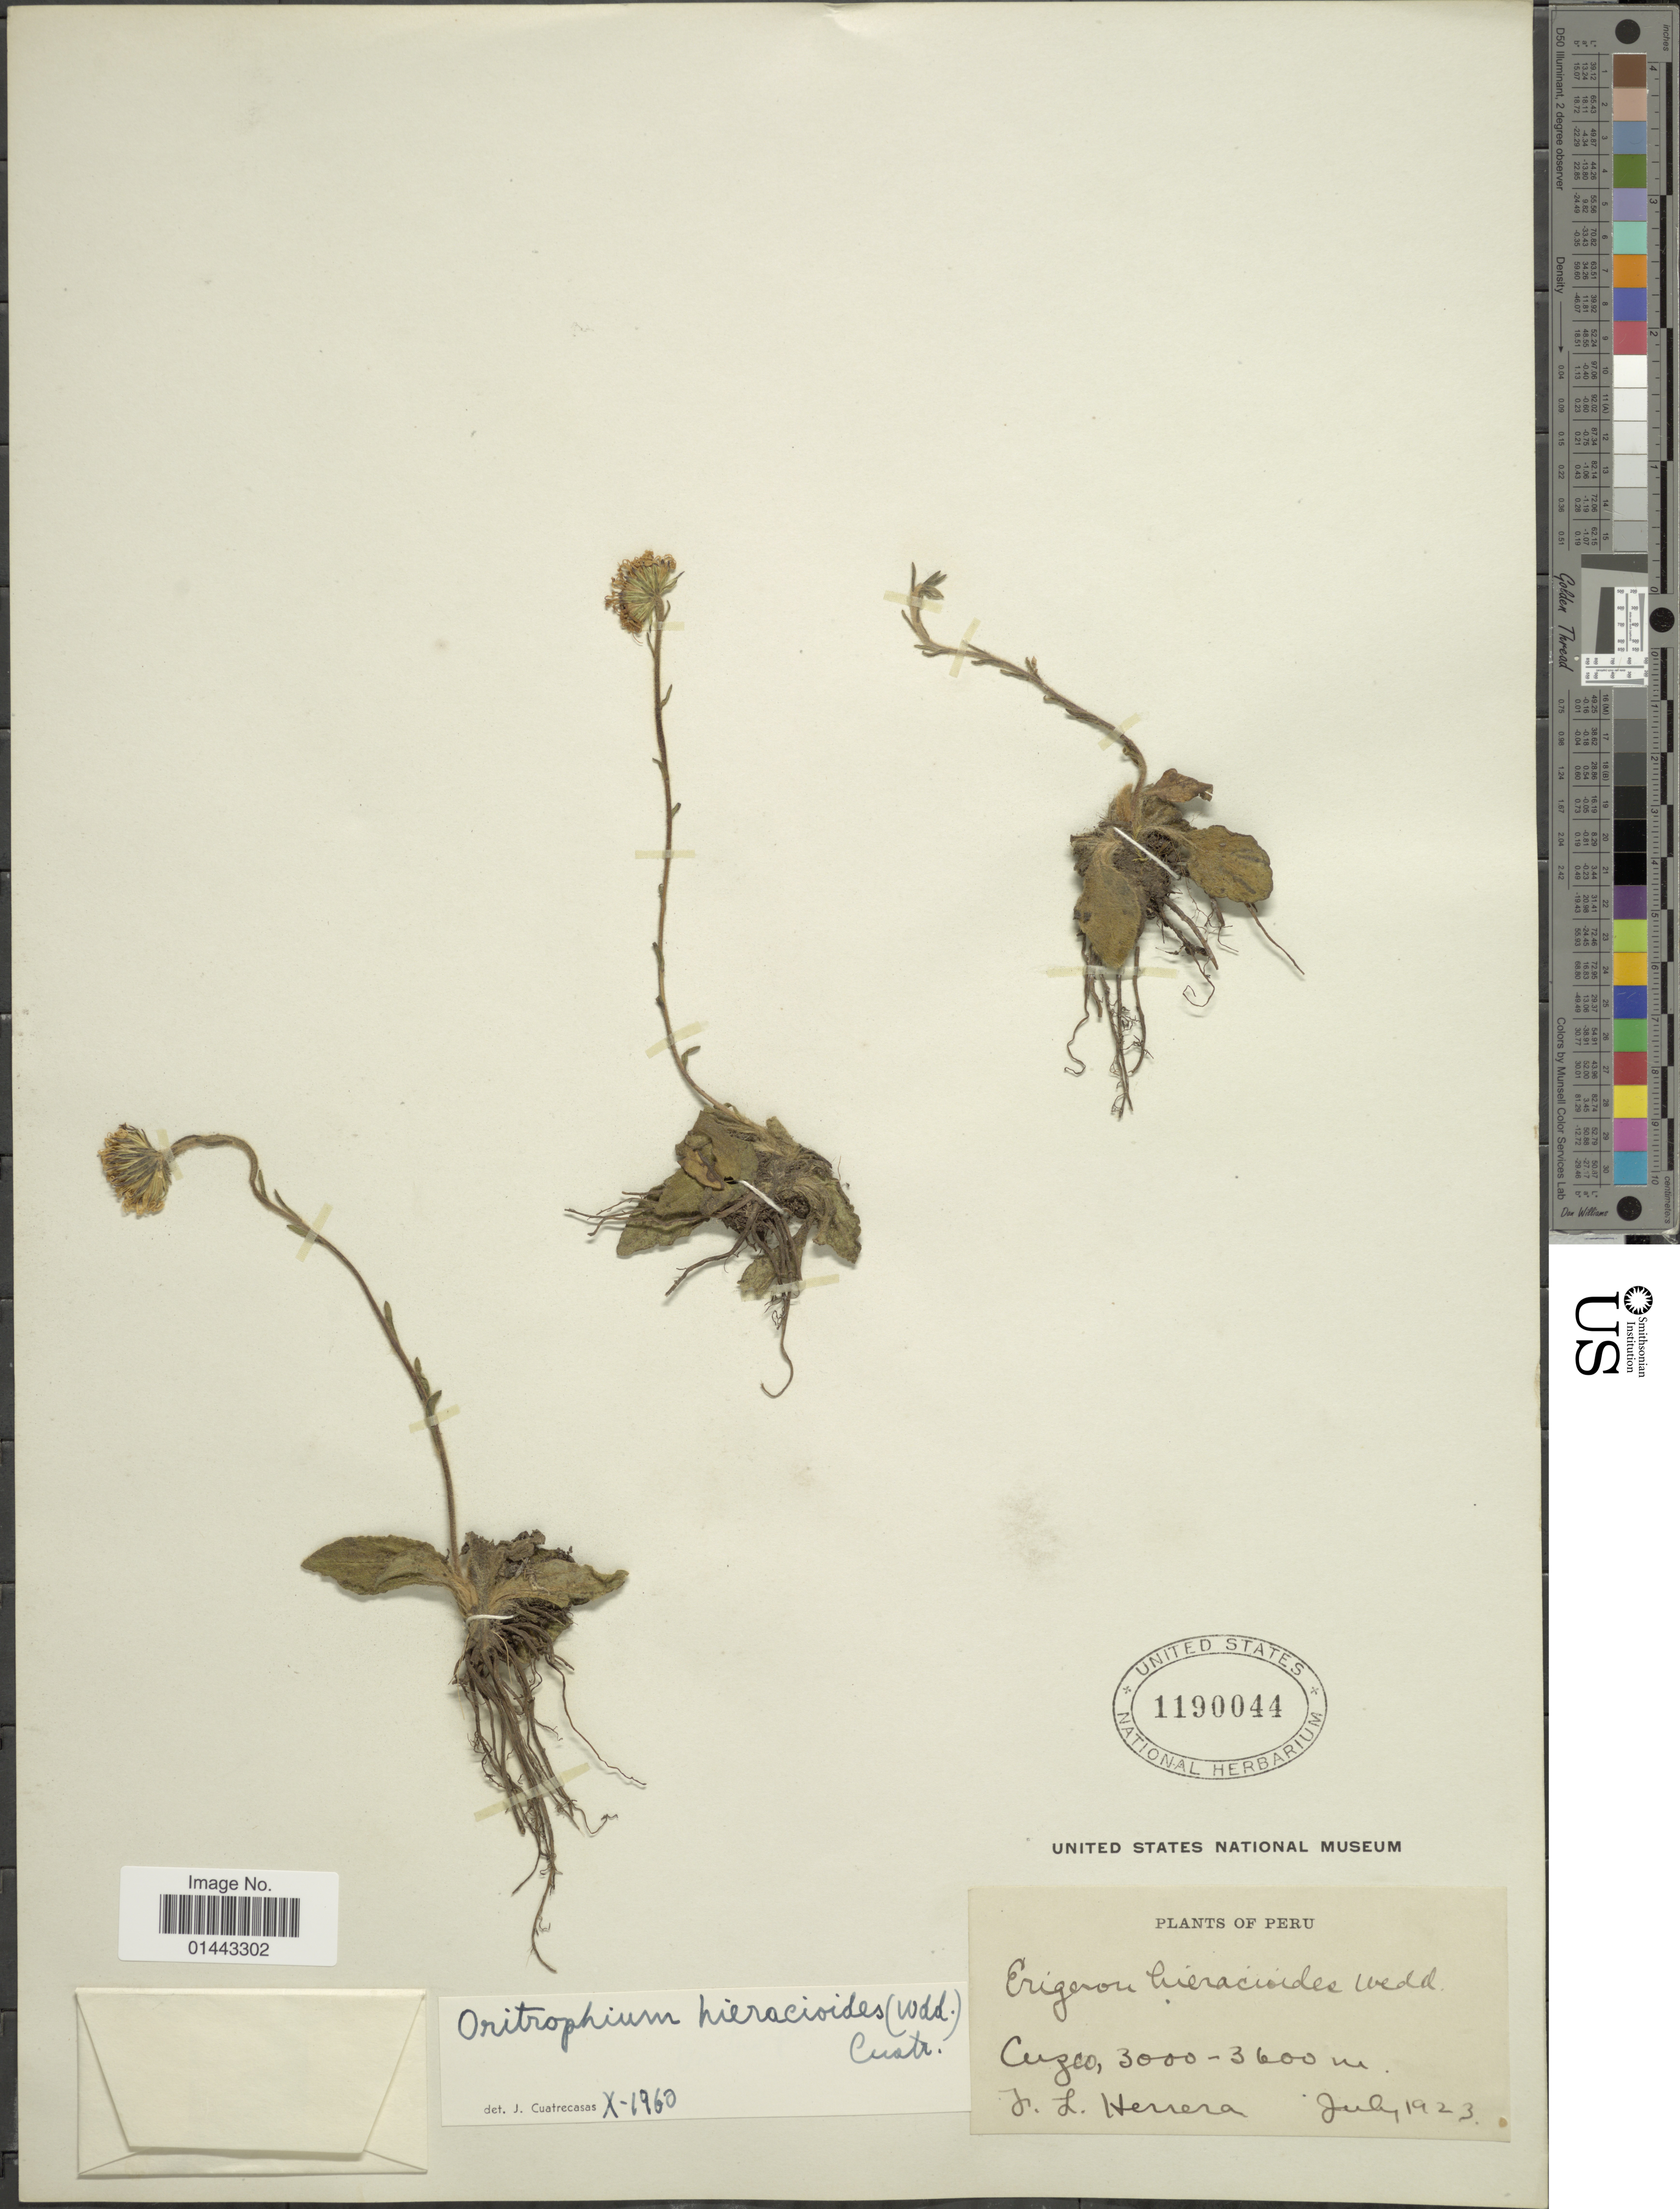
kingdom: Plantae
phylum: Tracheophyta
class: Magnoliopsida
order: Asterales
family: Asteraceae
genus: Oritrophium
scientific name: Oritrophium hieracioides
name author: (Wedd.) Cuatrec.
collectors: F. L. Herrera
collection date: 1923-07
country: Peru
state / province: Cusco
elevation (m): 3000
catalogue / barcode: US 1190044